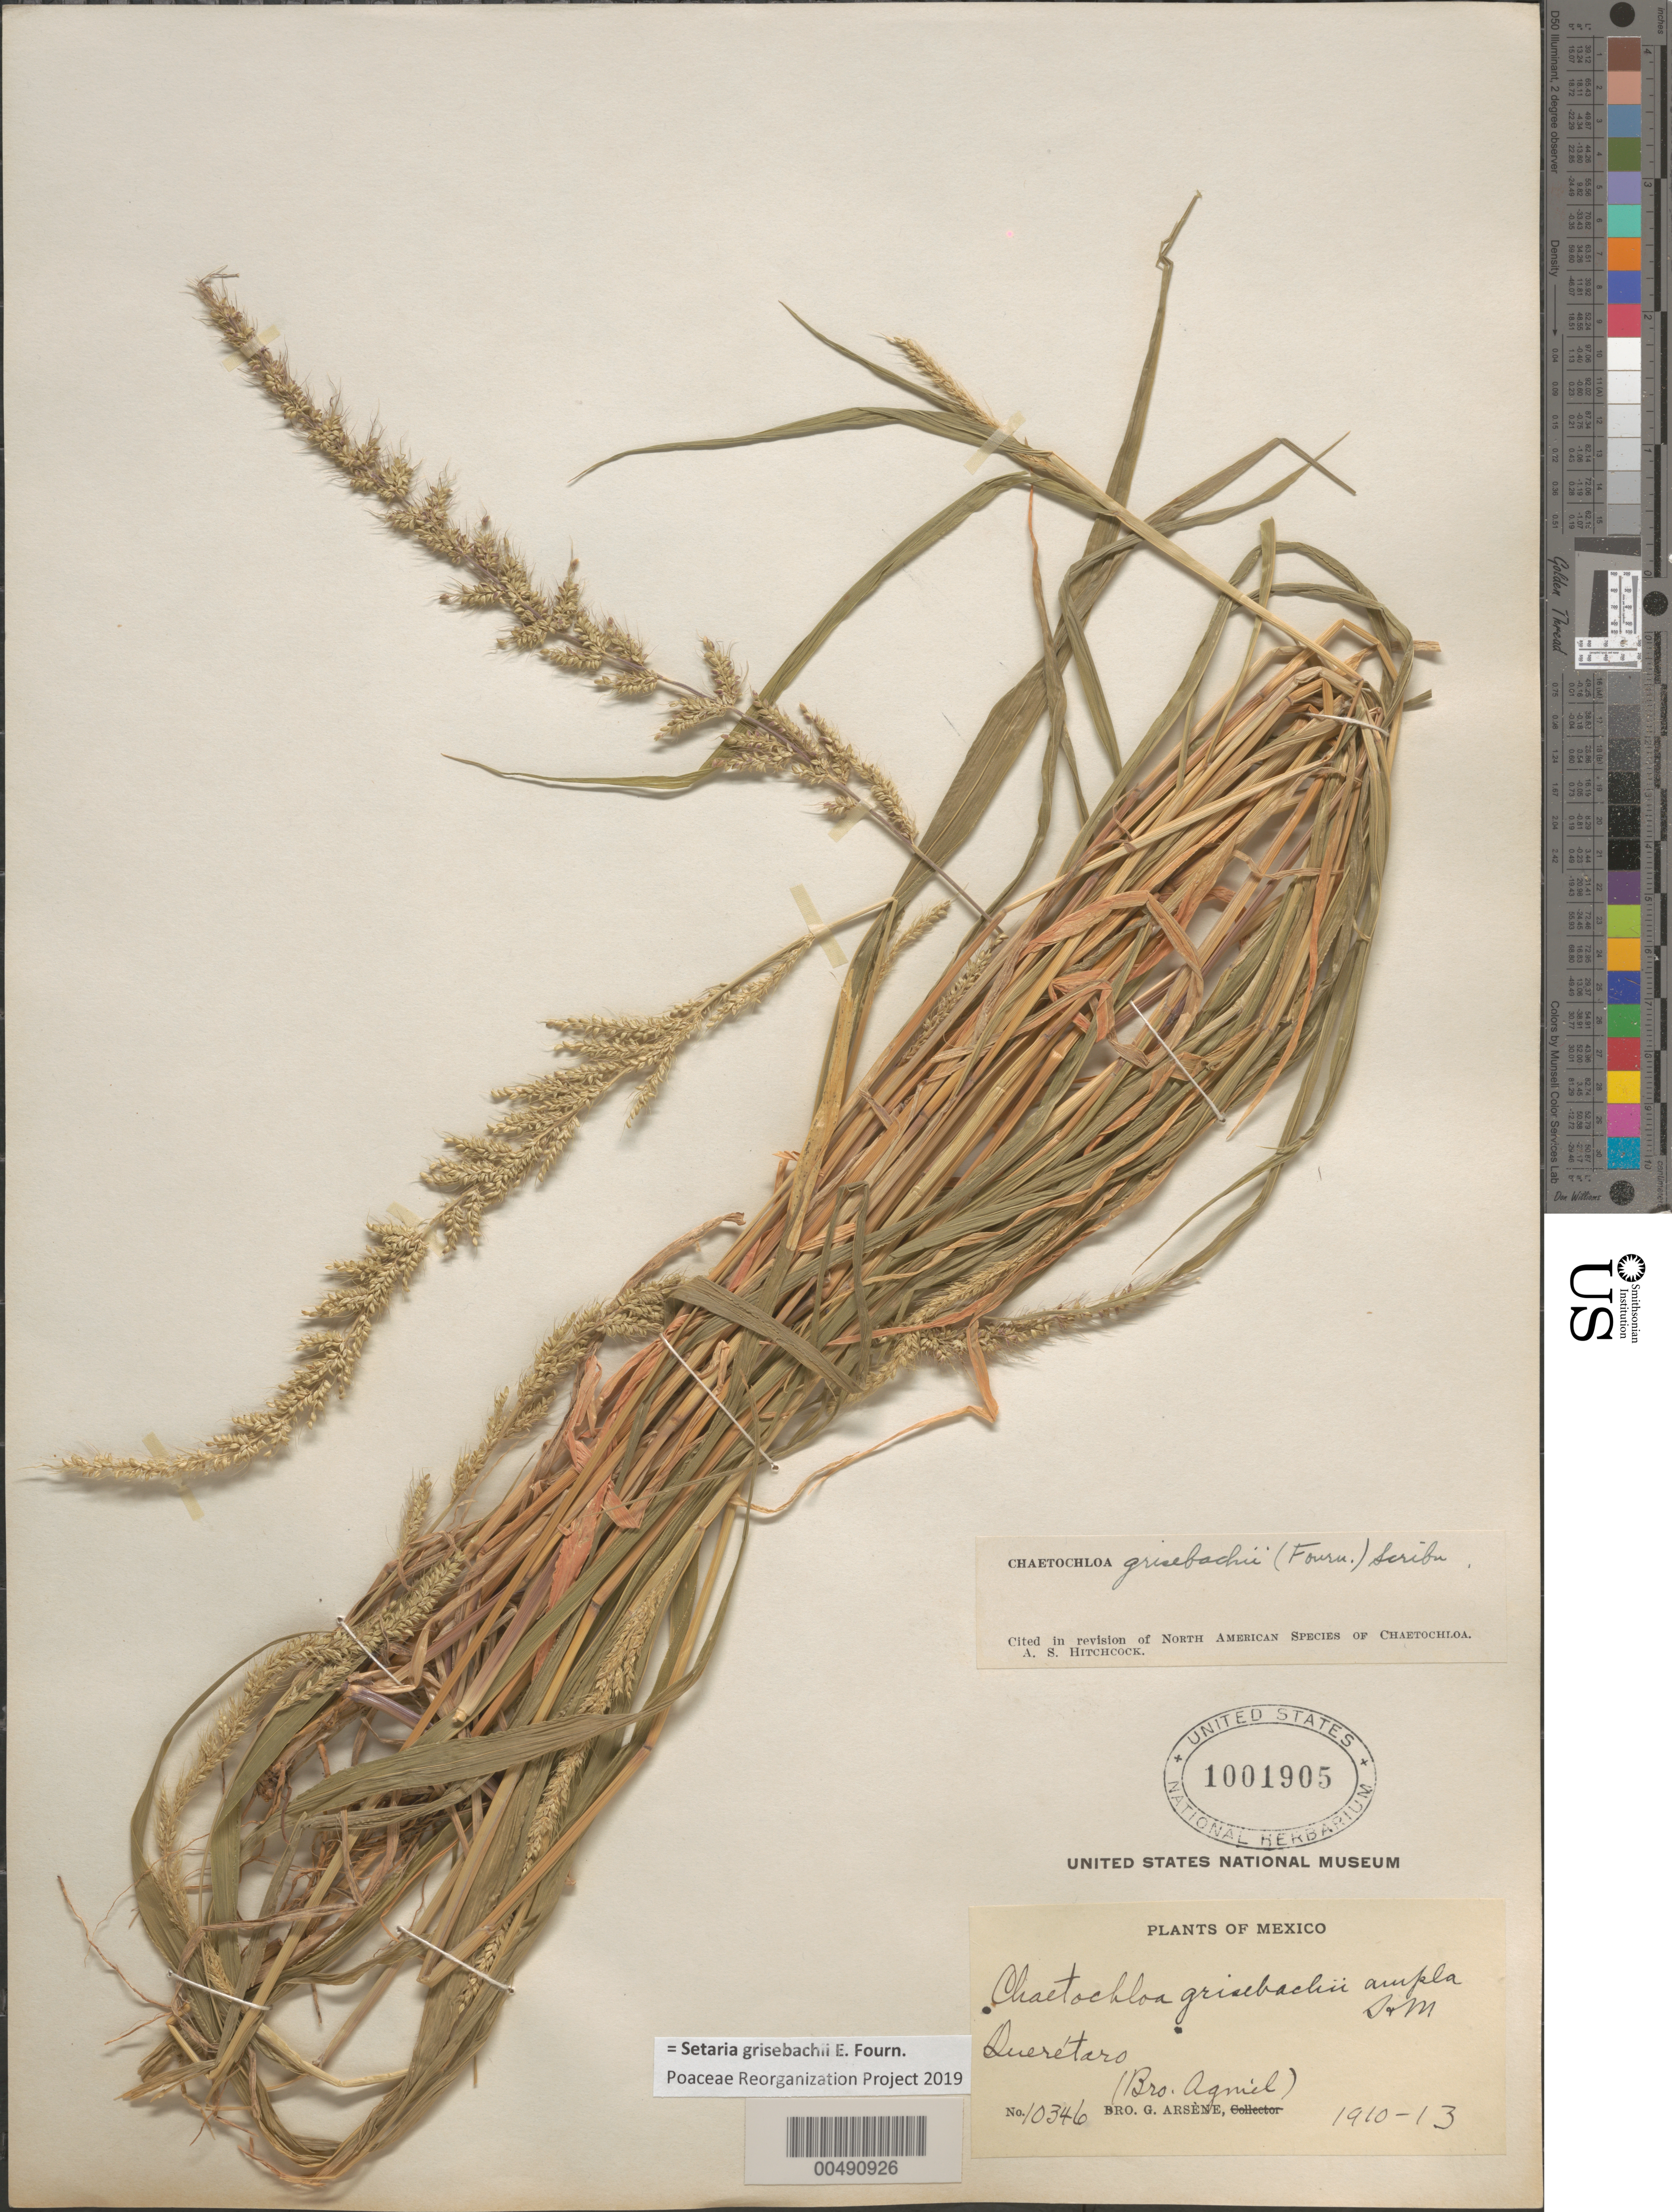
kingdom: Plantae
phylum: Tracheophyta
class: Liliopsida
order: Poales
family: Poaceae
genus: Setaria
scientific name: Setaria grisebachii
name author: E. Fourn.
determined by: Poaceae Reorganization Project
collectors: Bro. Agniel & Bro. G. Arsène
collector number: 10346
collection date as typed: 1910 to 1913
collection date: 1910/1913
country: Mexico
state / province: Querétaro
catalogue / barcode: US 1001905